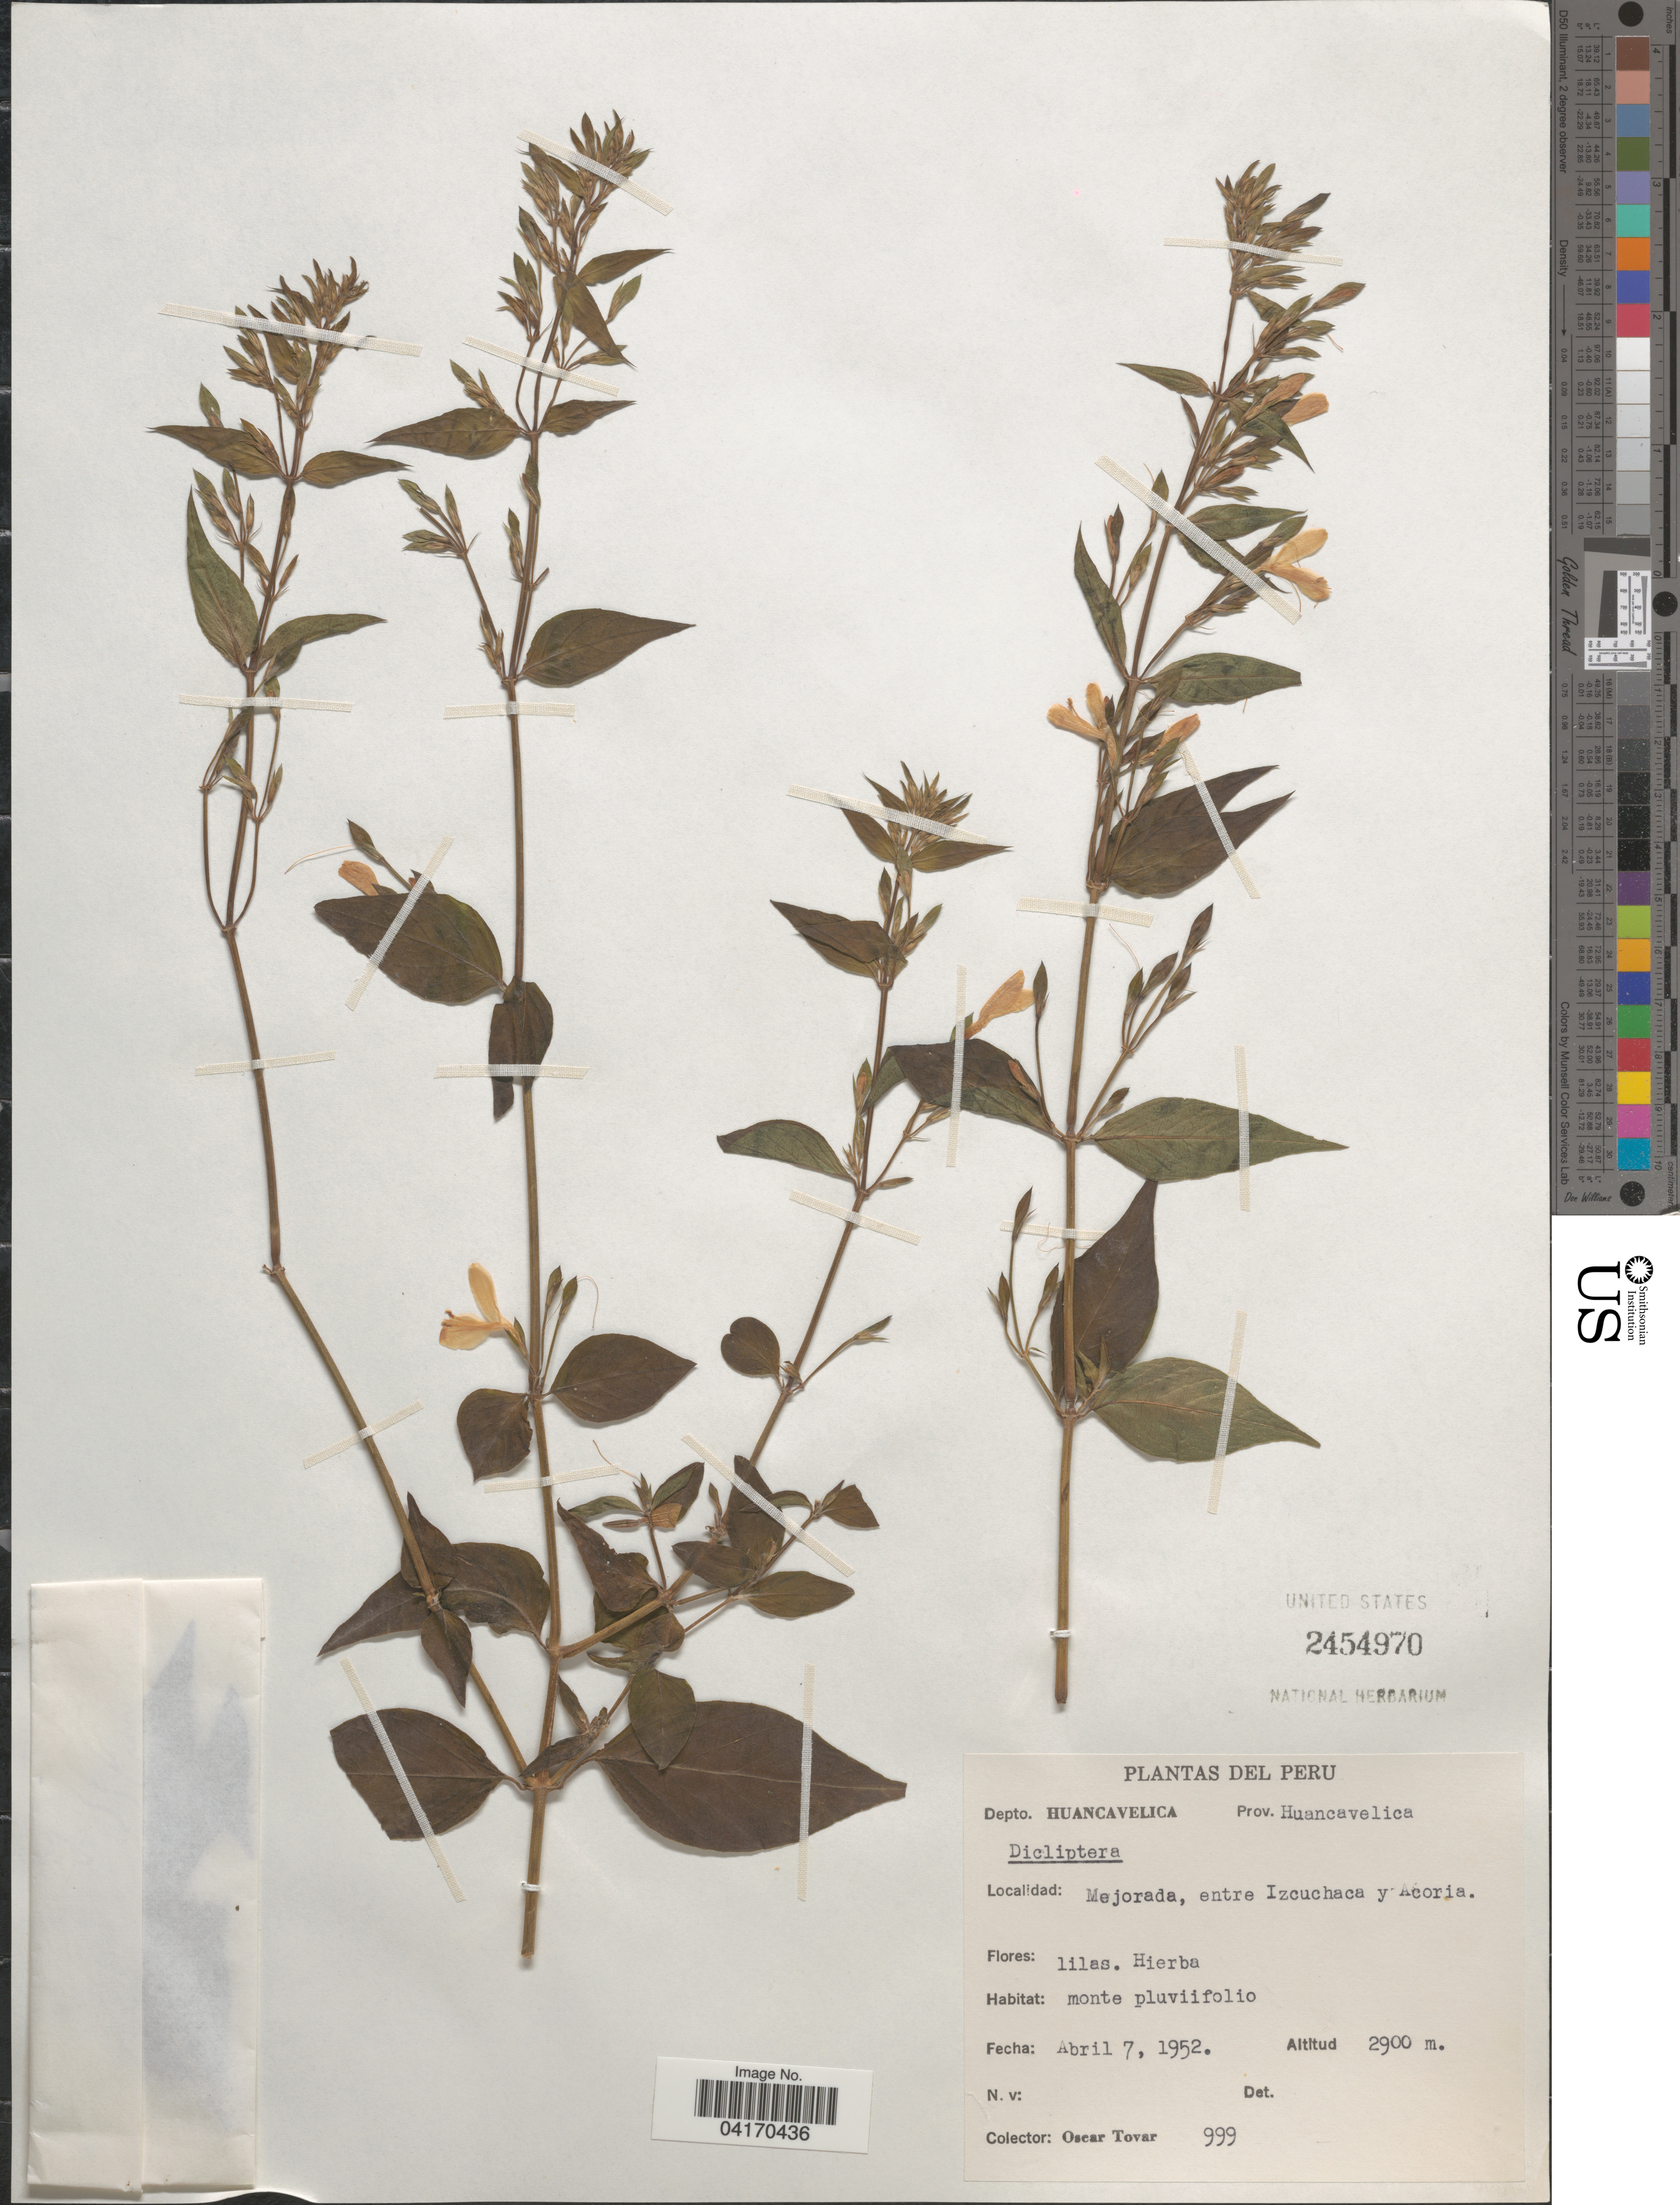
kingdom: Plantae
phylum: Tracheophyta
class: Magnoliopsida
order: Lamiales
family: Acanthaceae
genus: Dicliptera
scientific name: Dicliptera sp.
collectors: Ó. Tovar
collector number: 999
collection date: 1952-04-07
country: Peru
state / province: Huancavelica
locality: Depto. Huancavelica. Majorada, entre Izcuchaca y Acoria.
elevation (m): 2900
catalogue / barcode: US 2454970